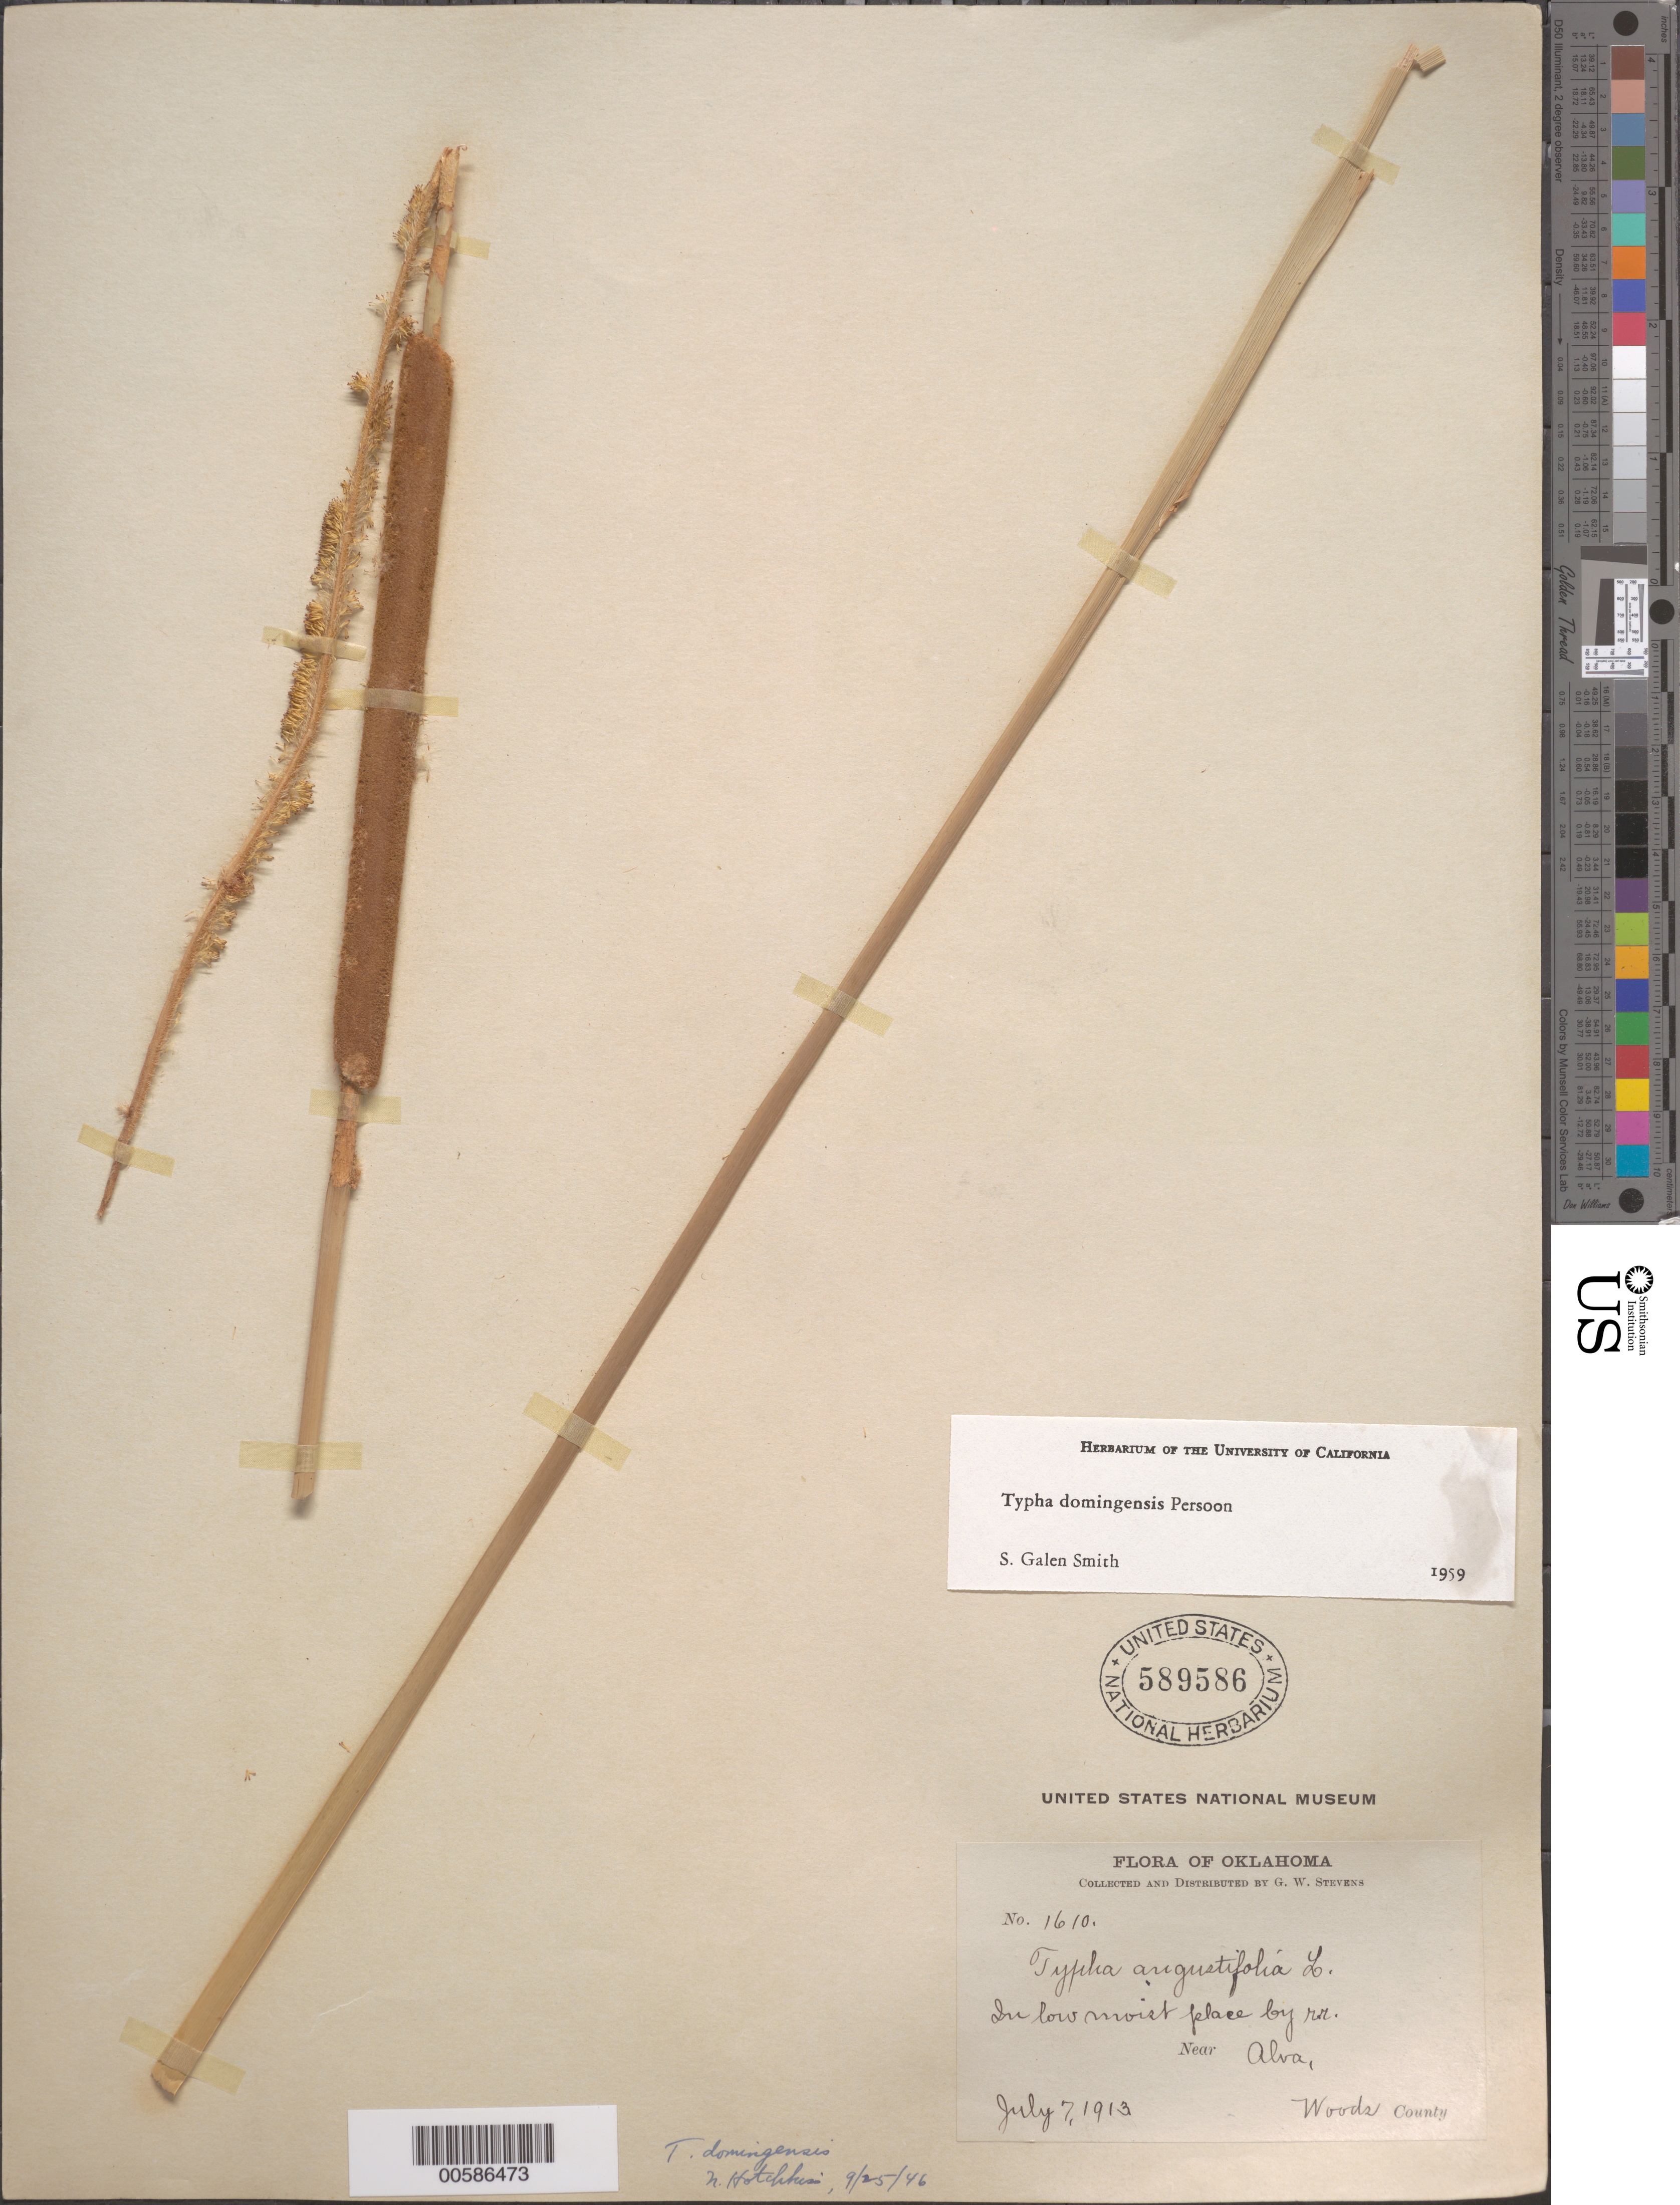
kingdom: Plantae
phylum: Tracheophyta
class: Liliopsida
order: Poales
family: Typhaceae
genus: Typha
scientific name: Typha domingensis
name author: Pers.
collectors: G. W. Stevens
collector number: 1610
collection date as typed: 07 Jul 1913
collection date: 1913-07-07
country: United States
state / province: Oklahoma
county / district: Woods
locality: Near Alva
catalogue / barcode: US 589586